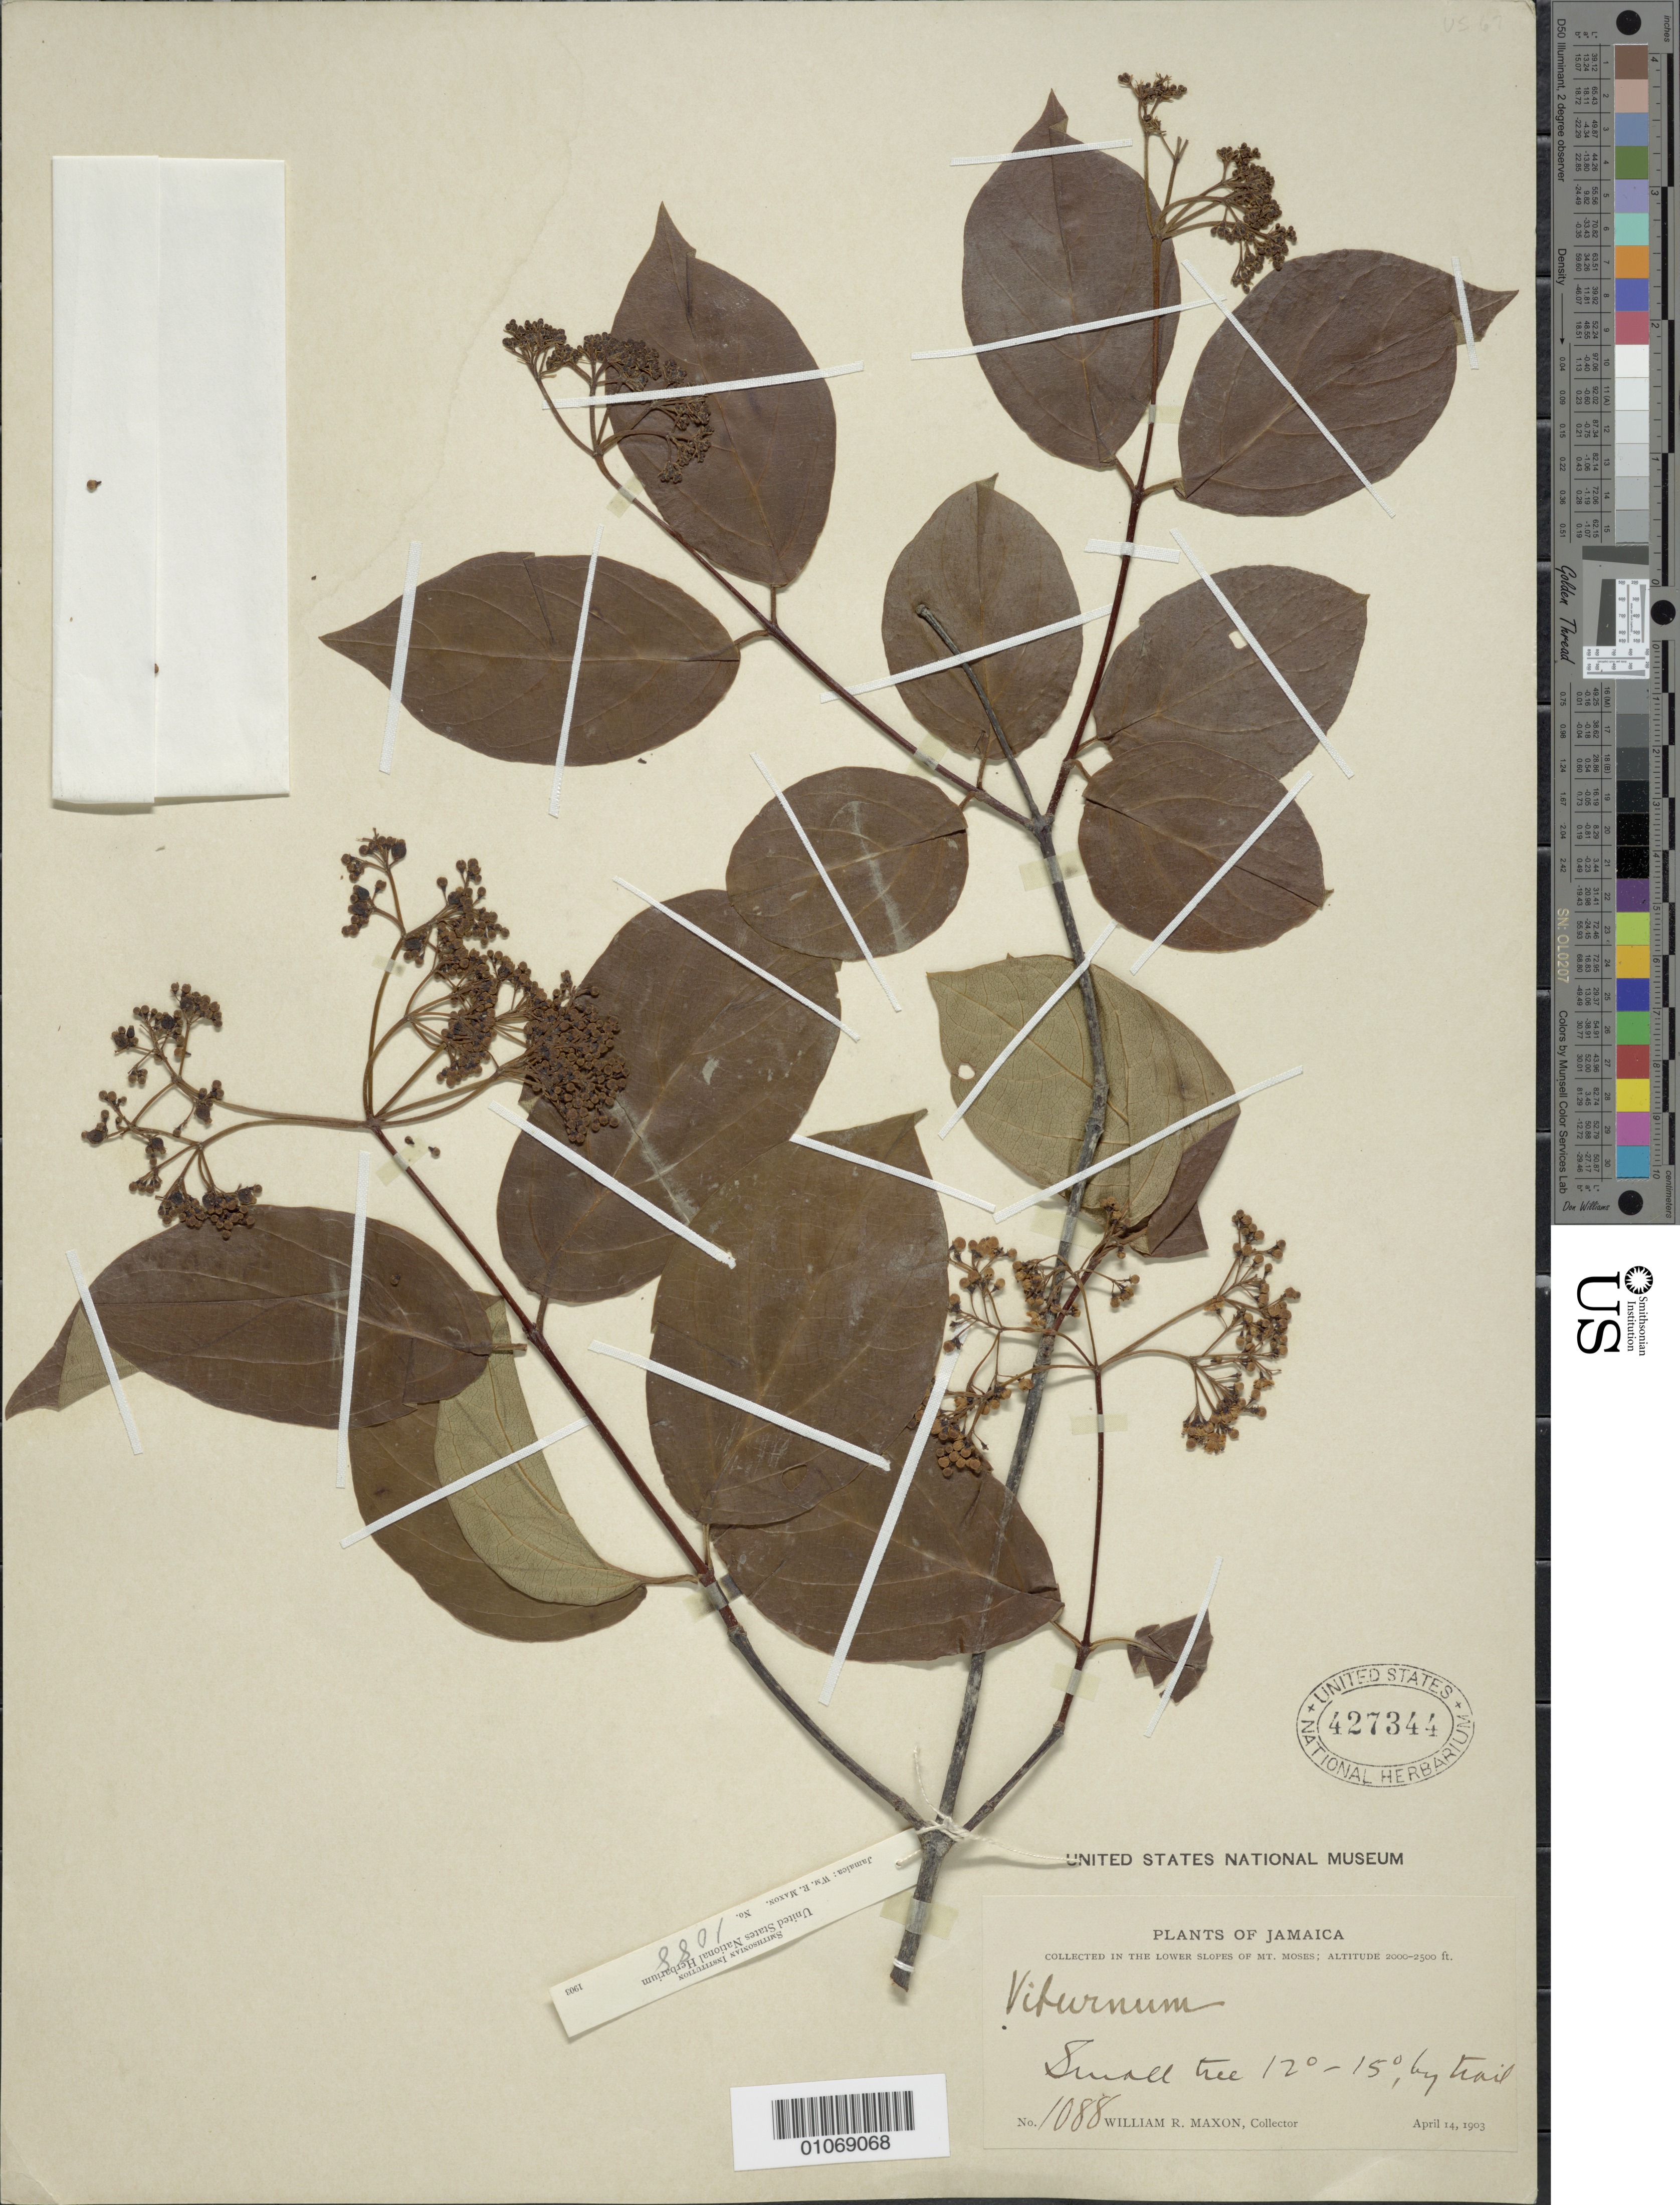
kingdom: Plantae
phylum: Tracheophyta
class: Magnoliopsida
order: Dipsacales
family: Viburnaceae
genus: Viburnum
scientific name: Viburnum sp.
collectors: W. R. Maxon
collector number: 1088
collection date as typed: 14 Apr 1903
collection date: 1903-04-14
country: Jamaica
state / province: Clarendon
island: Jamaica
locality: Lower slopes of Mount Moses, by trail.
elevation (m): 610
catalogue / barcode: US 427344